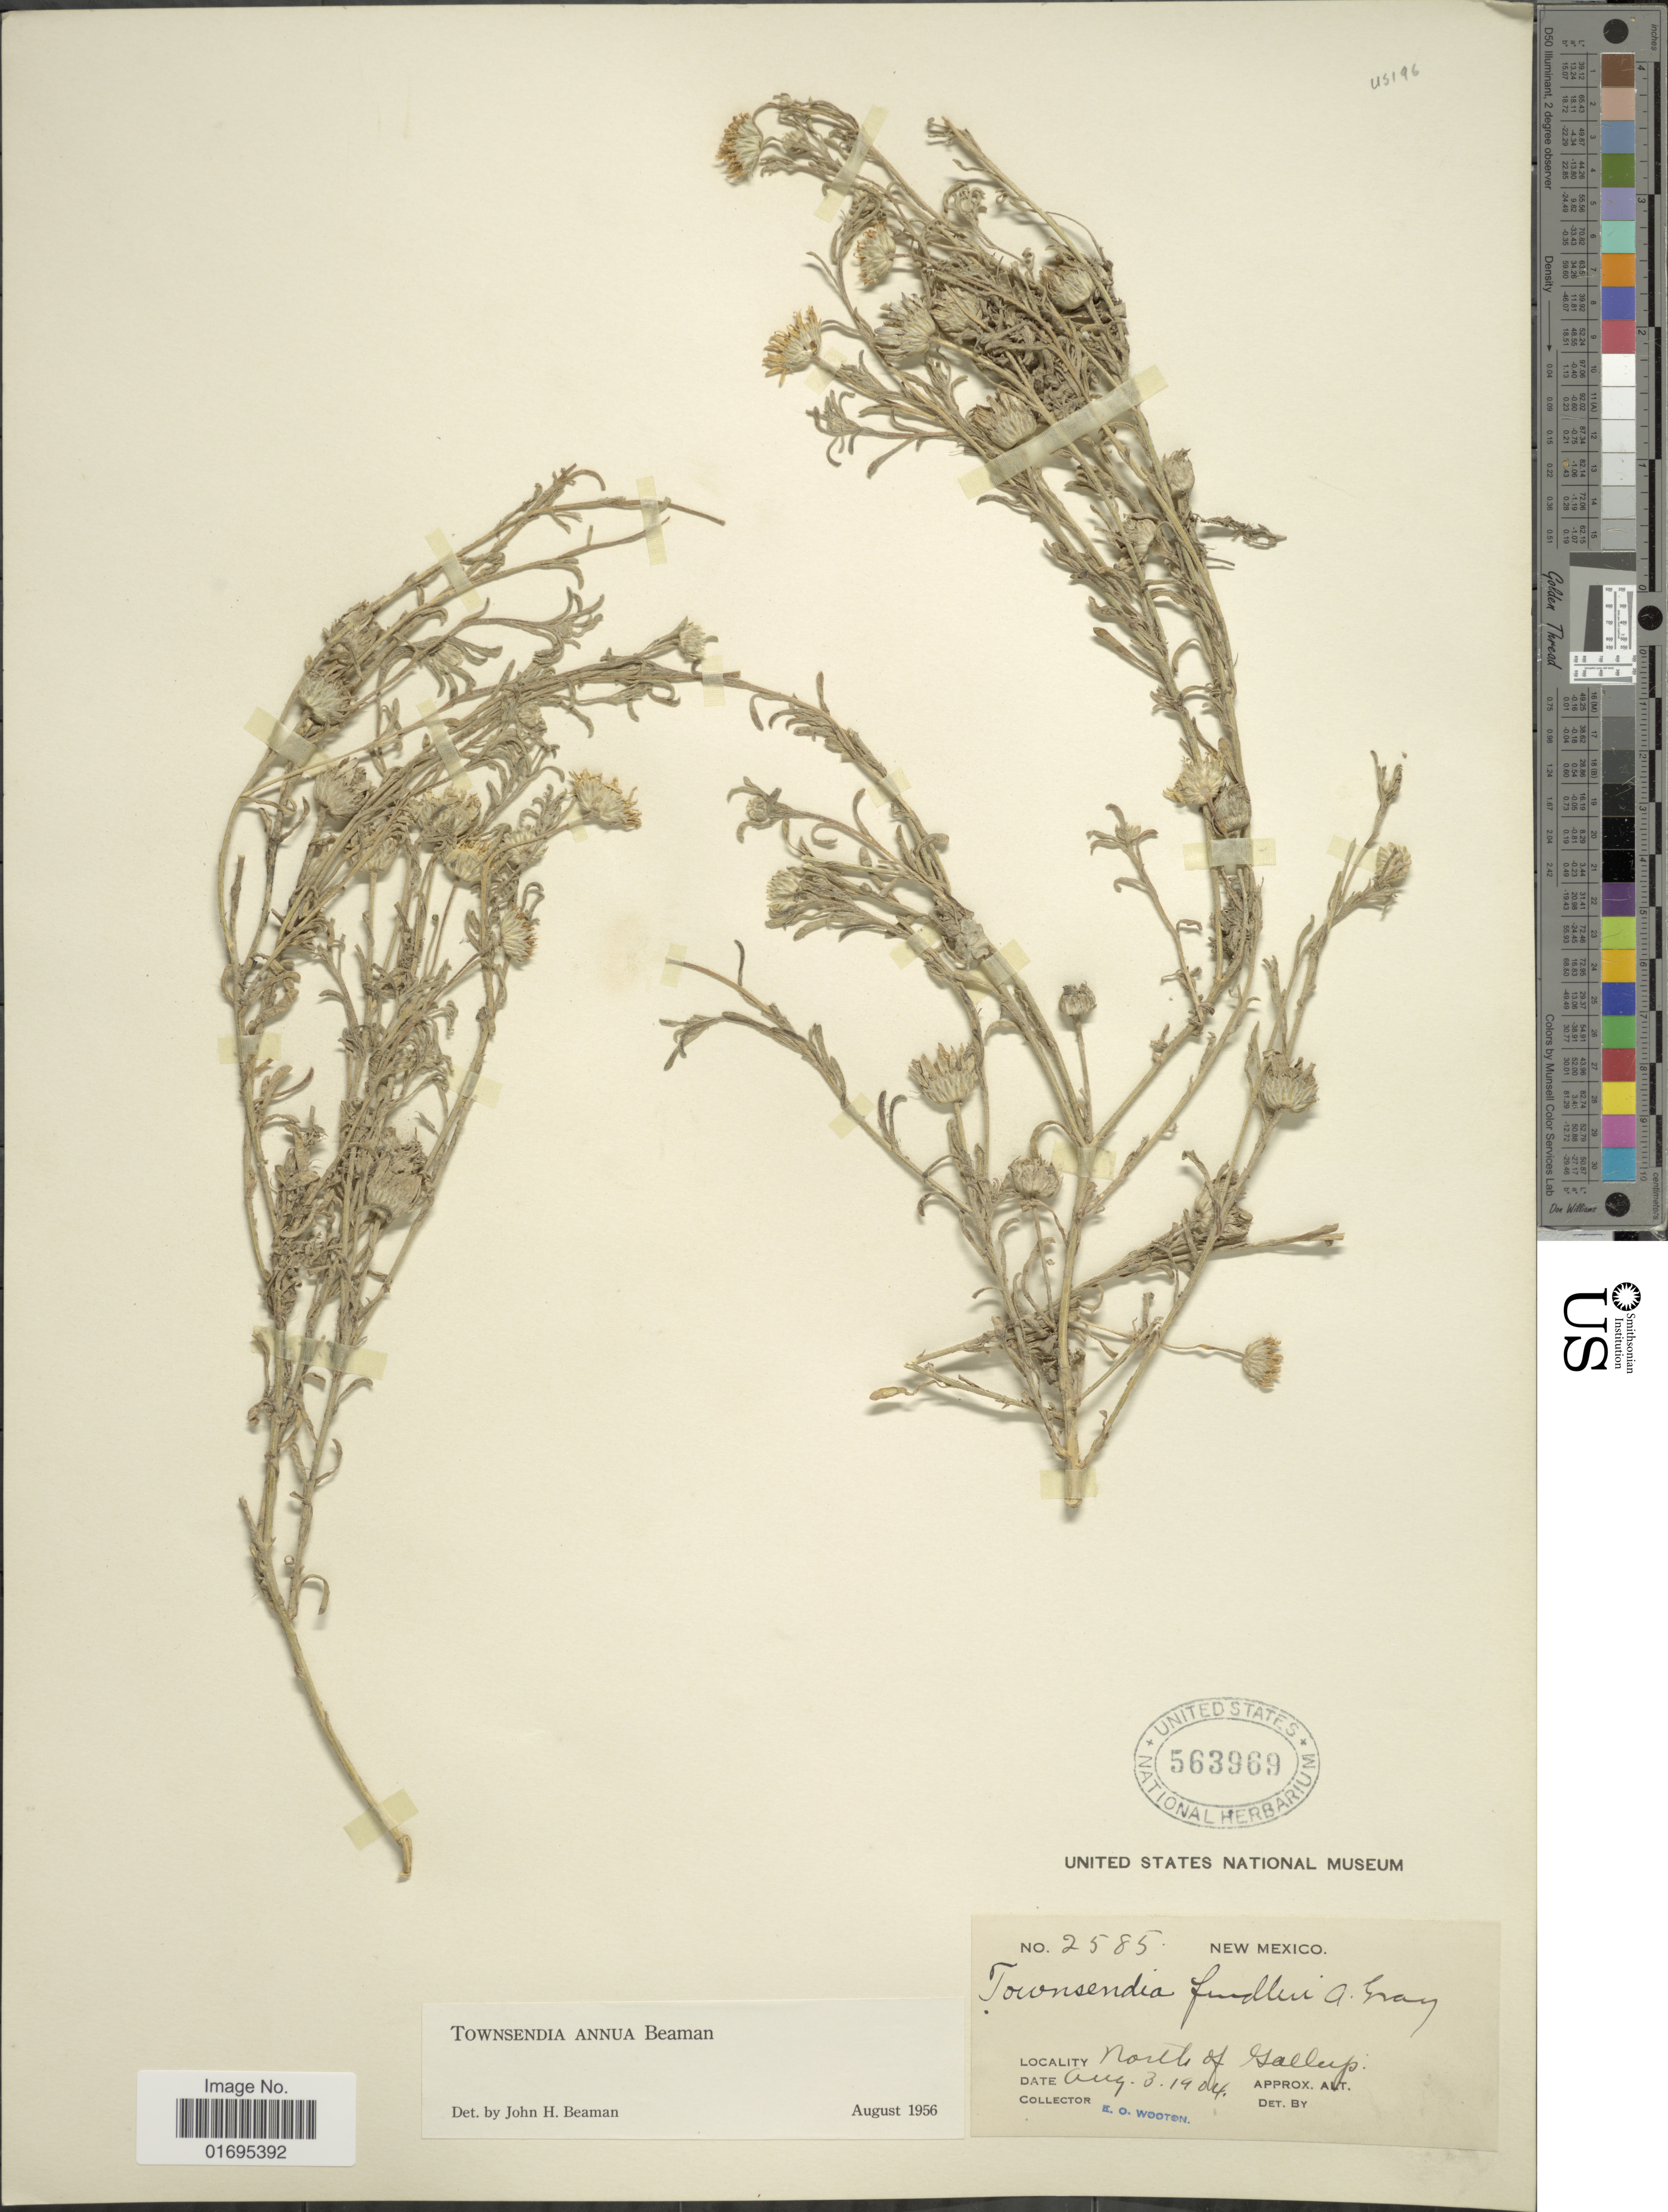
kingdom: Plantae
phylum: Tracheophyta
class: Magnoliopsida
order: Asterales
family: Asteraceae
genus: Townsendia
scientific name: Townsendia annua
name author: Beaman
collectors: E. O. Wooton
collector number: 2585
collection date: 1904-08-03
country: United States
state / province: New Mexico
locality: North of Gallup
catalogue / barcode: US 563969